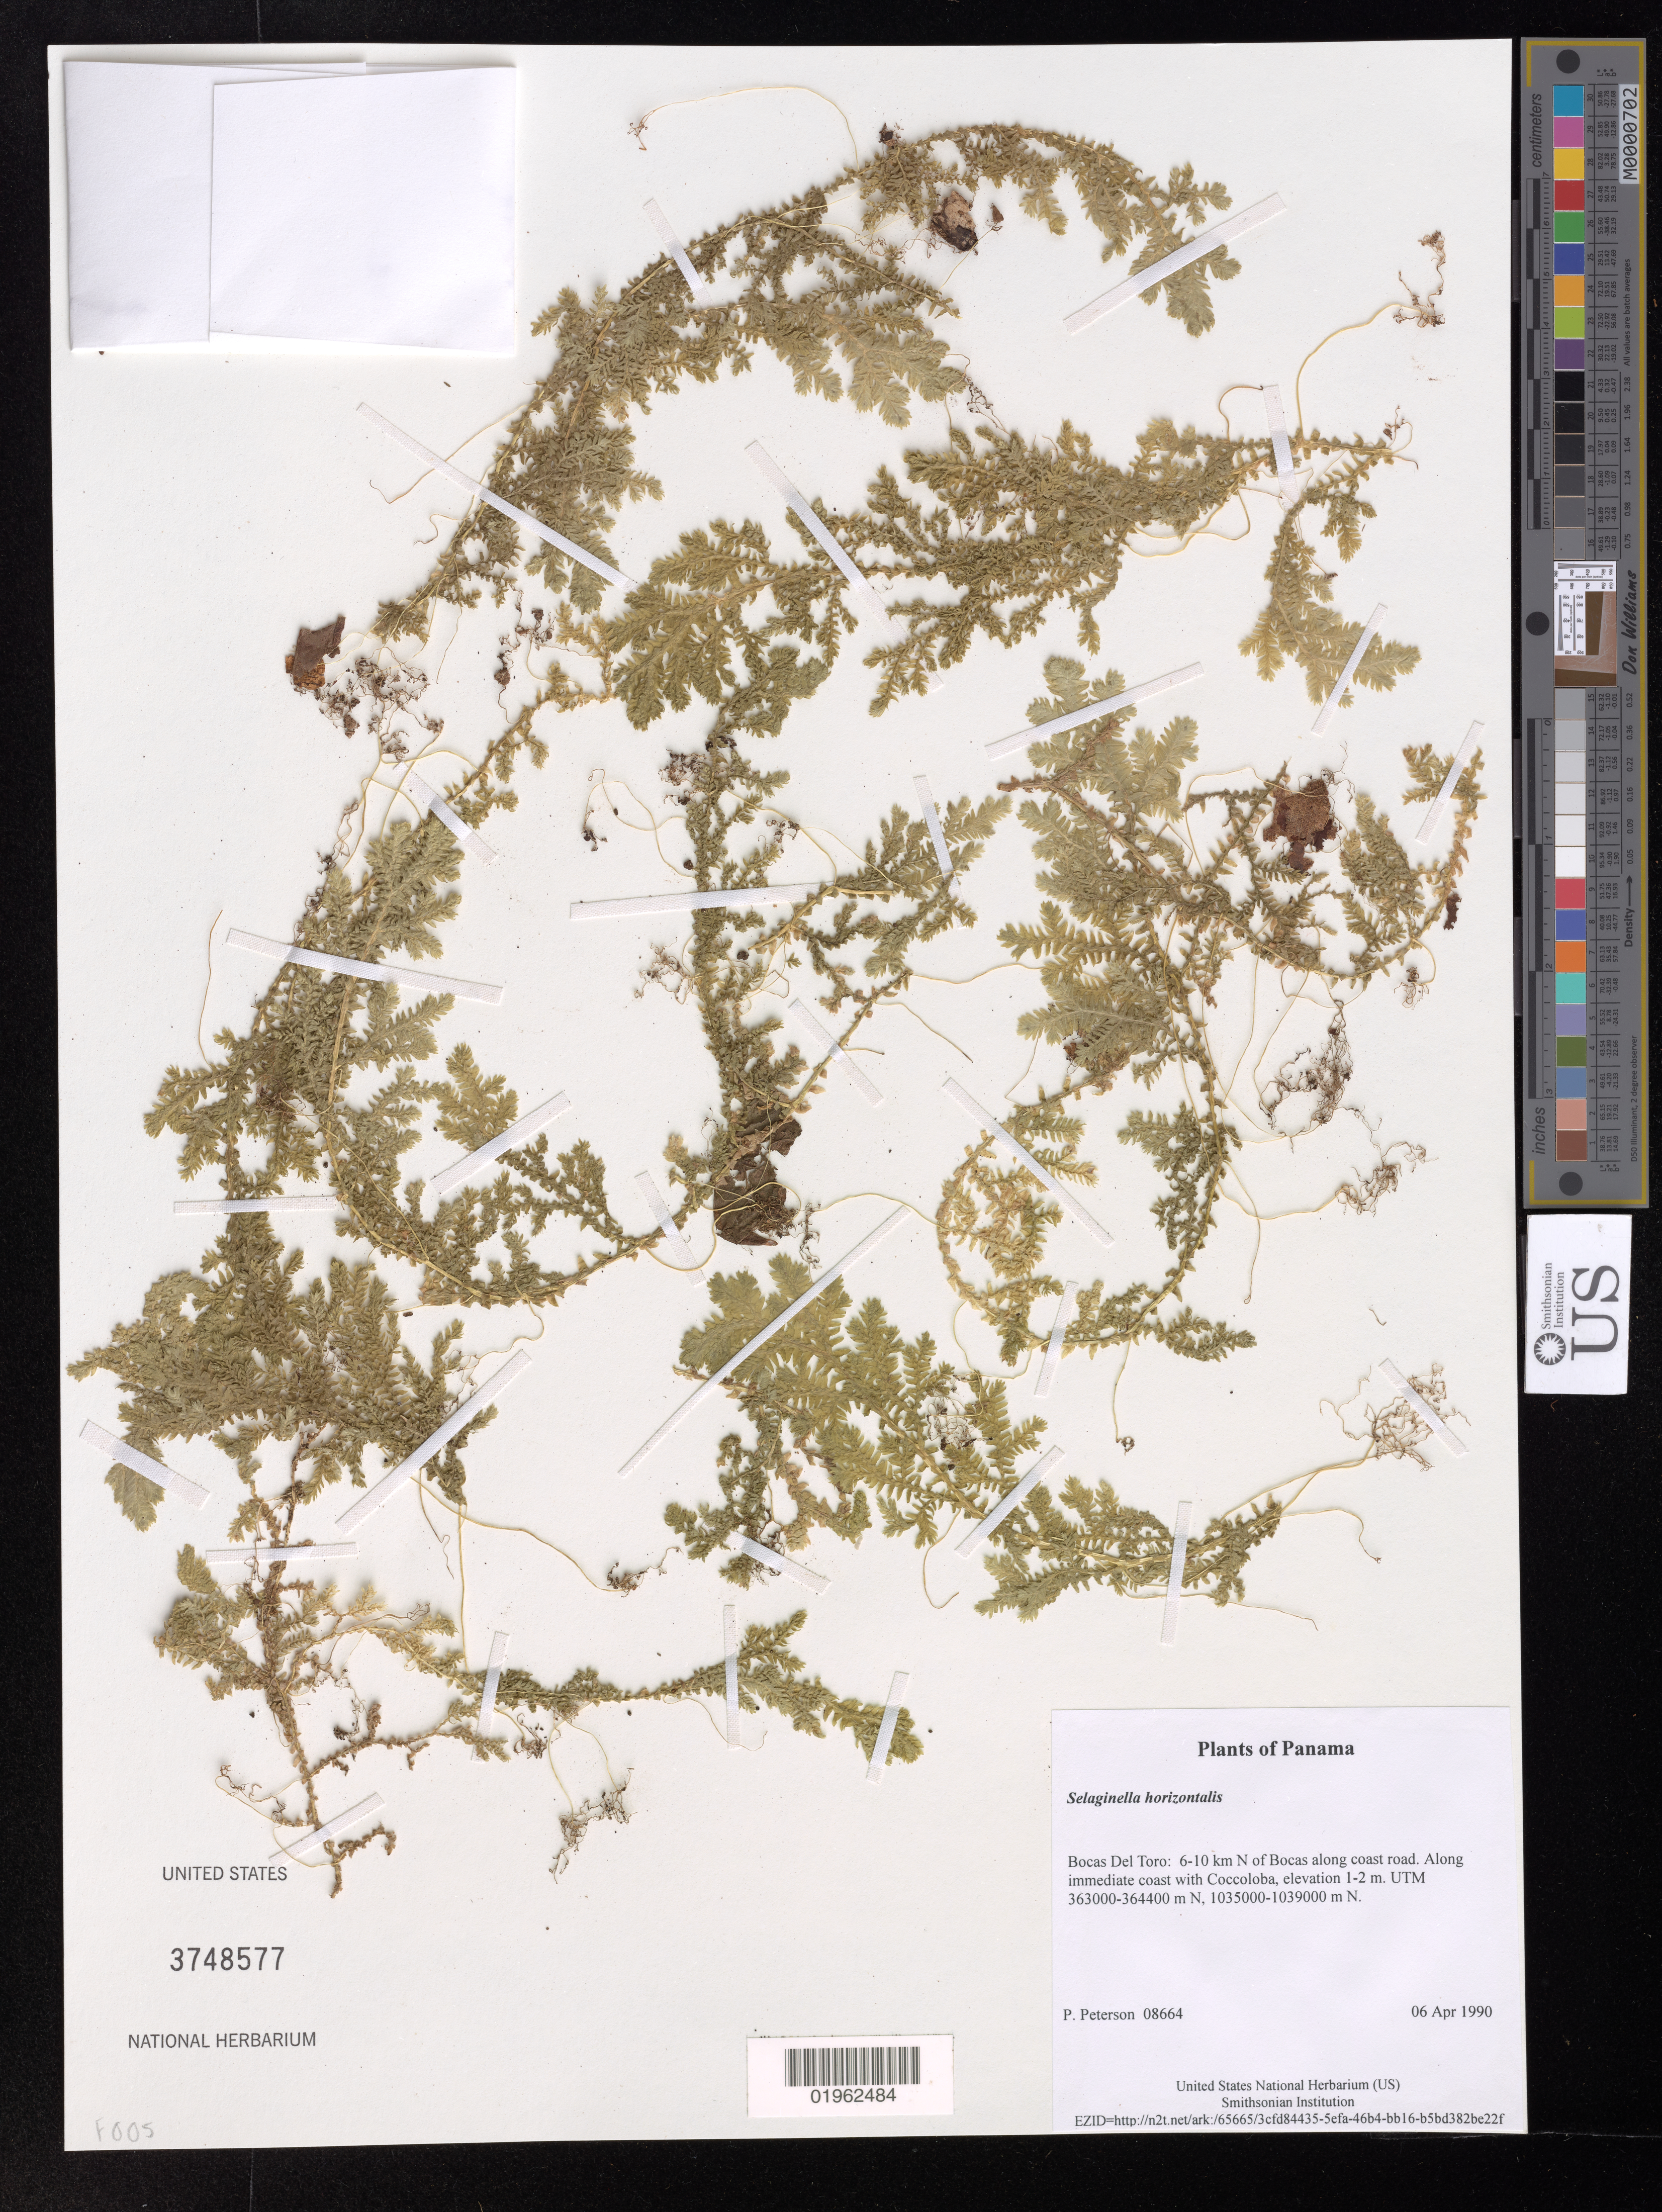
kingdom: Plantae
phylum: Tracheophyta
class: Lycopodiopsida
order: Selaginellales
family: Selaginellaceae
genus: Selaginella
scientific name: Selaginella horizontalis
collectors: P. M. Peterson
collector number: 08664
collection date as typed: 06 Apr 1990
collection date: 1990-04-06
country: Panama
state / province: Bocas del Toro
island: Colón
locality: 6-10 km N of Bocas along coast road.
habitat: Along immediate coast with Coccoloba, elevation 1-2 m. UTM 363000-364400 m N, 1035000-1039000 m N.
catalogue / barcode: US 3748577